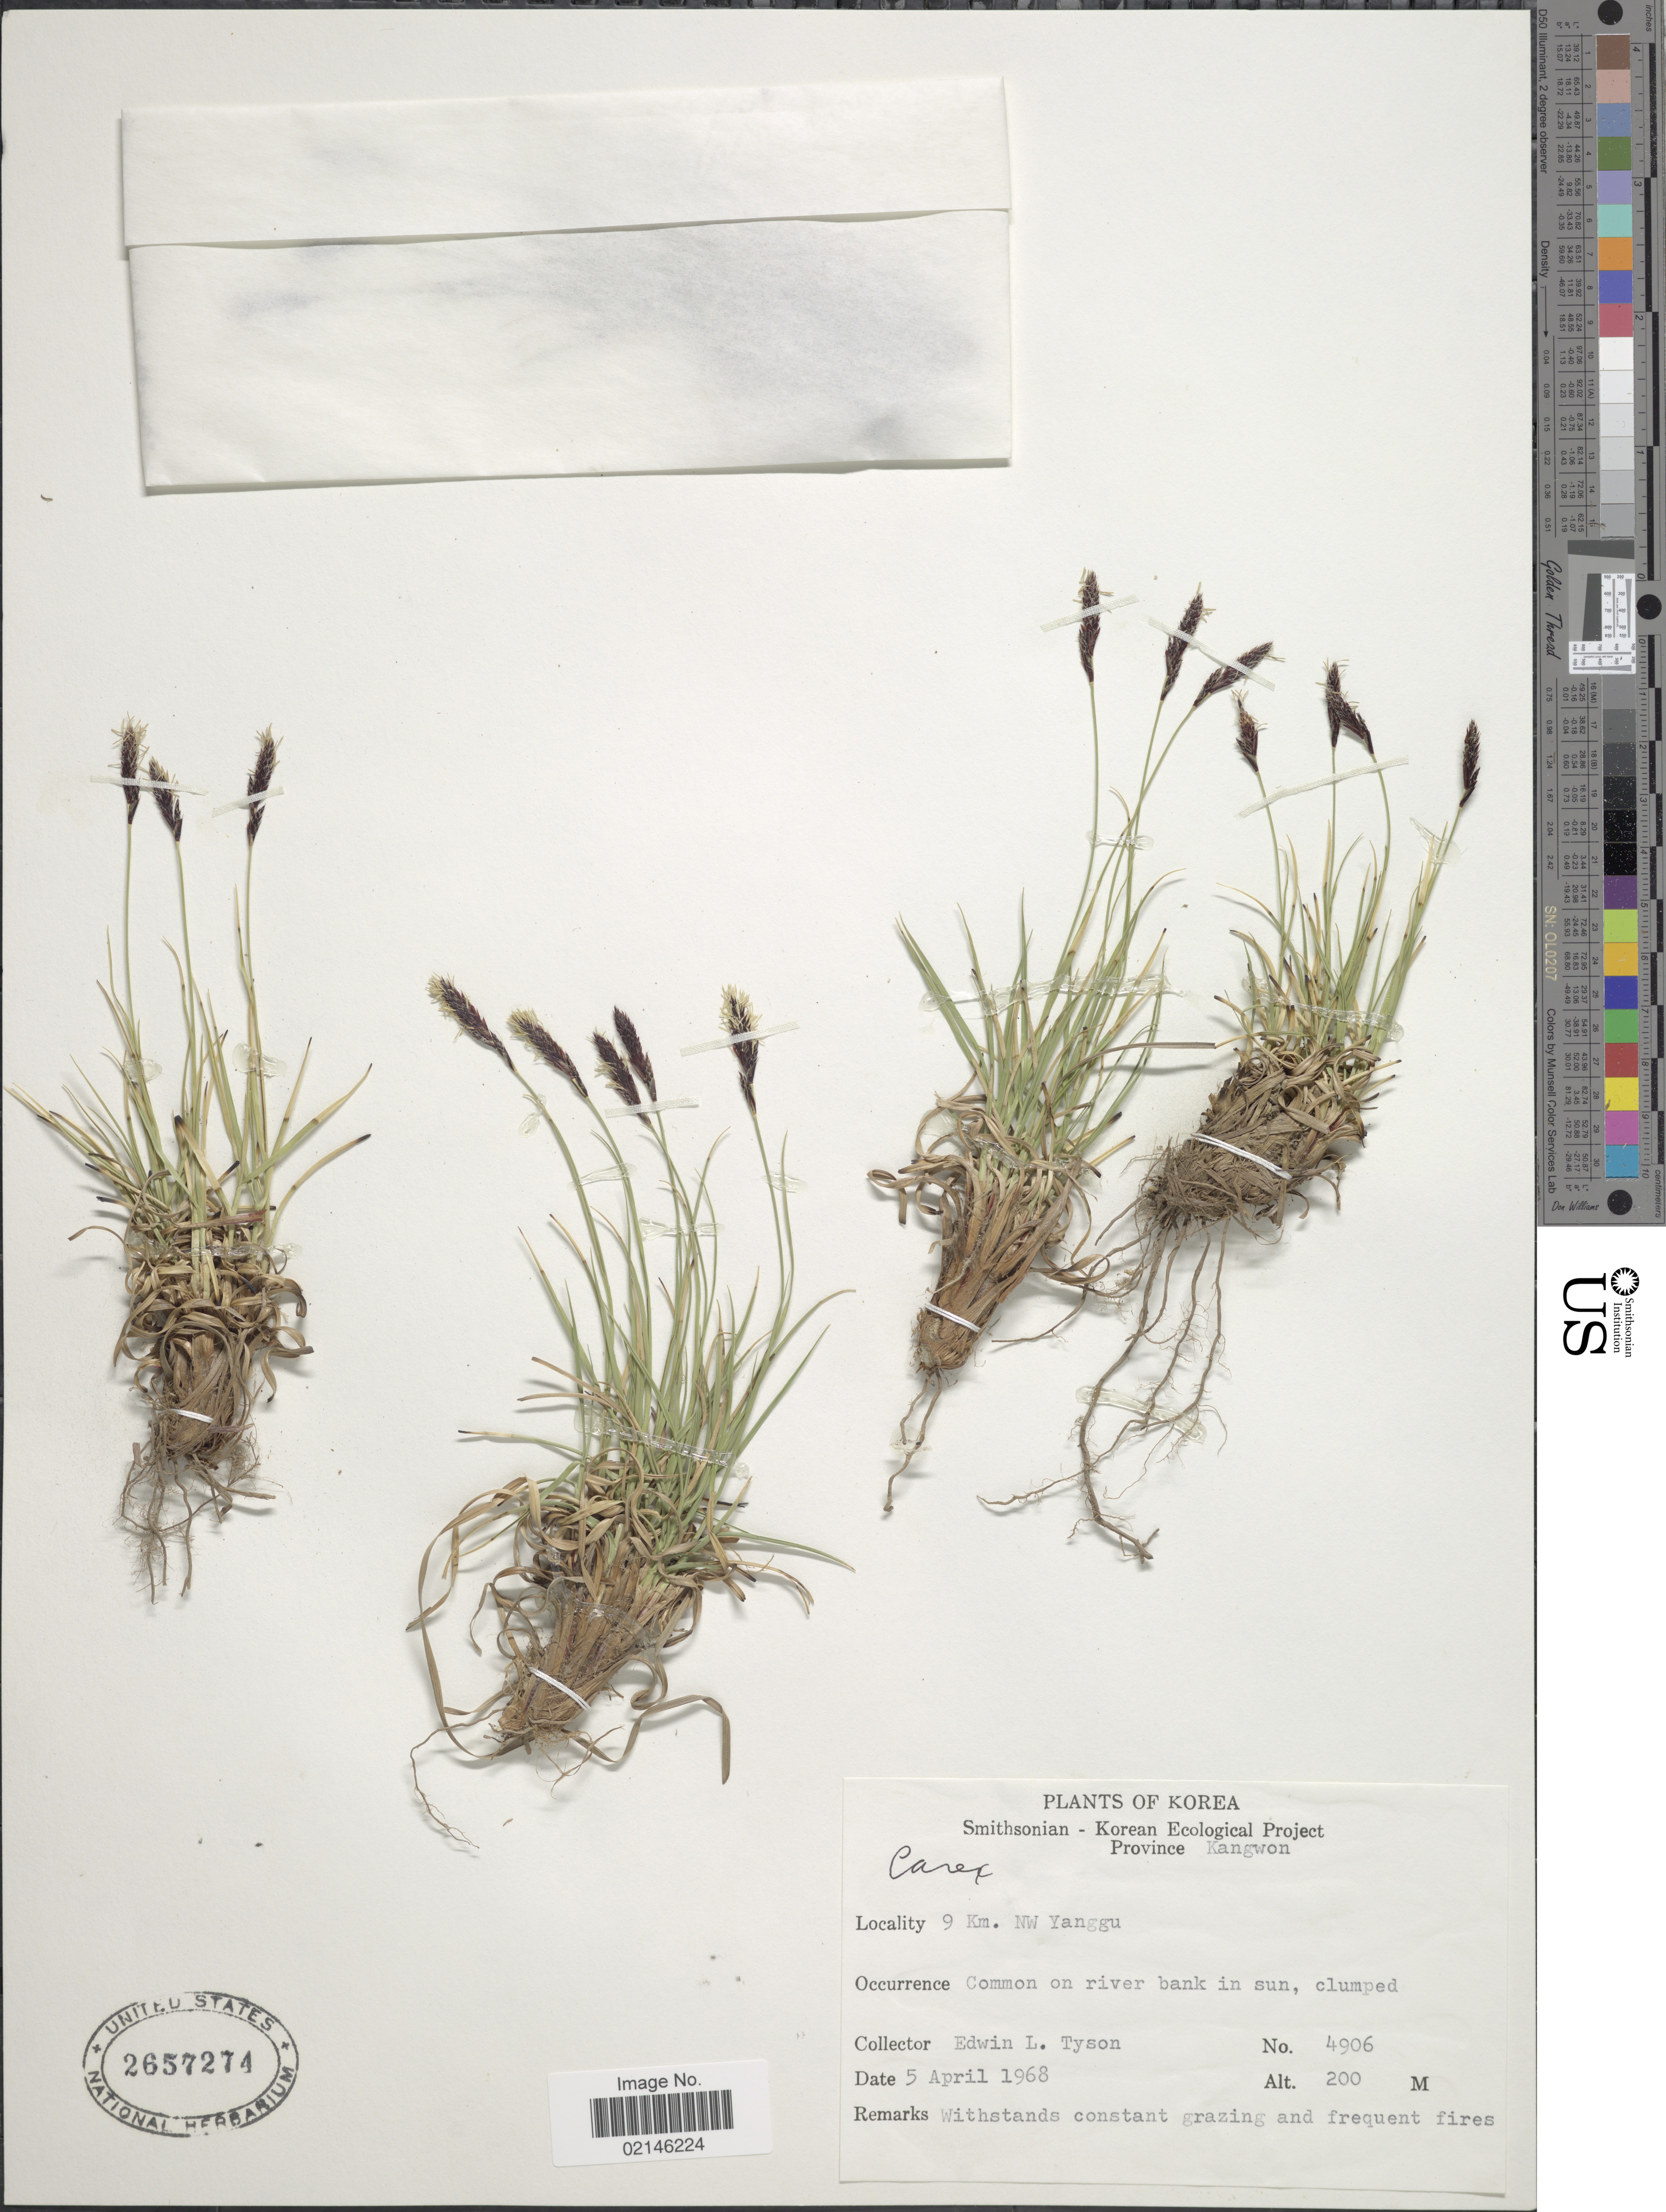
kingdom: Plantae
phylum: Tracheophyta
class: Liliopsida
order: Poales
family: Cyperaceae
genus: Carex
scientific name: Carex sp.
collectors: E. L. Tyson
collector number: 4906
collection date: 1968-04-05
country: North Korea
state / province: Kangwon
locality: Korea. 9 Km. NW Yanggu.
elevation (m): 200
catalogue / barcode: US 2657274